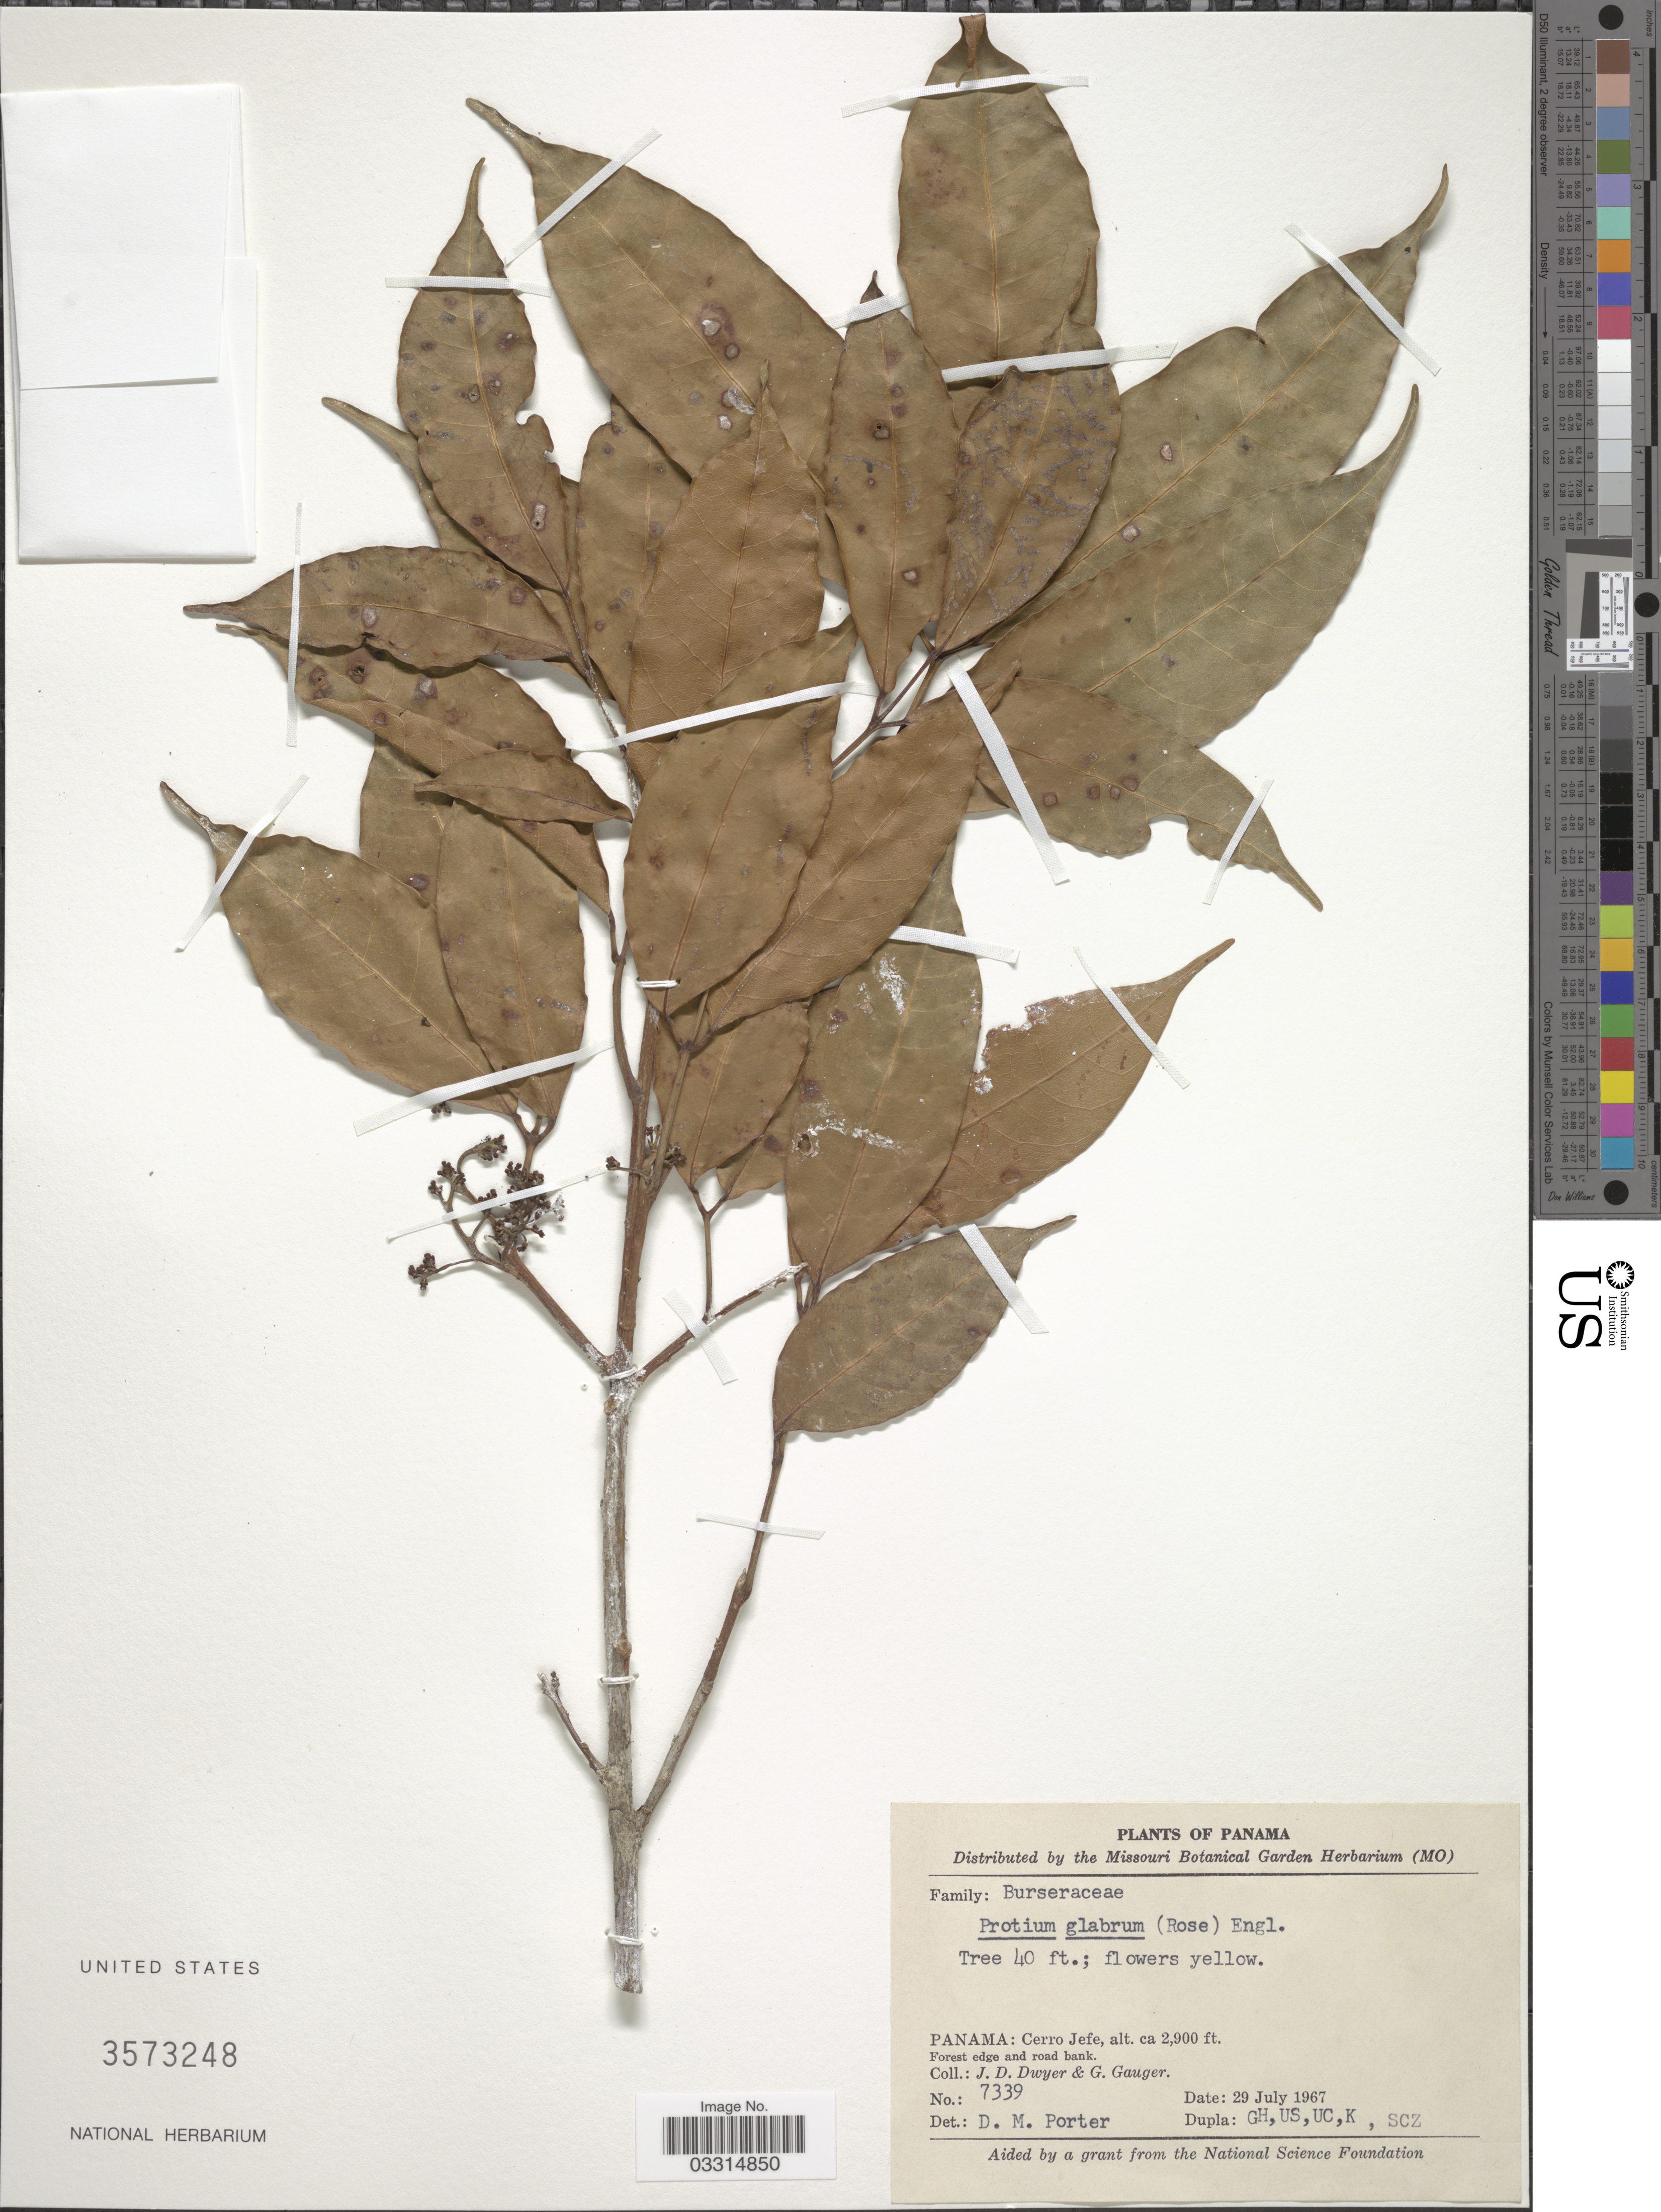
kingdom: Plantae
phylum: Tracheophyta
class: Magnoliopsida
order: Sapindales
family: Burseraceae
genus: Protium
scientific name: Protium glabrum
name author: (Rose) Engl.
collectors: J. D. Dwyer & G. Gauger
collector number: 7339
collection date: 1967-07-29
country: Panama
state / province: Panamá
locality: Cerro Jefe. Forest edge and road bank.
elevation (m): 884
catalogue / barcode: US 3573248